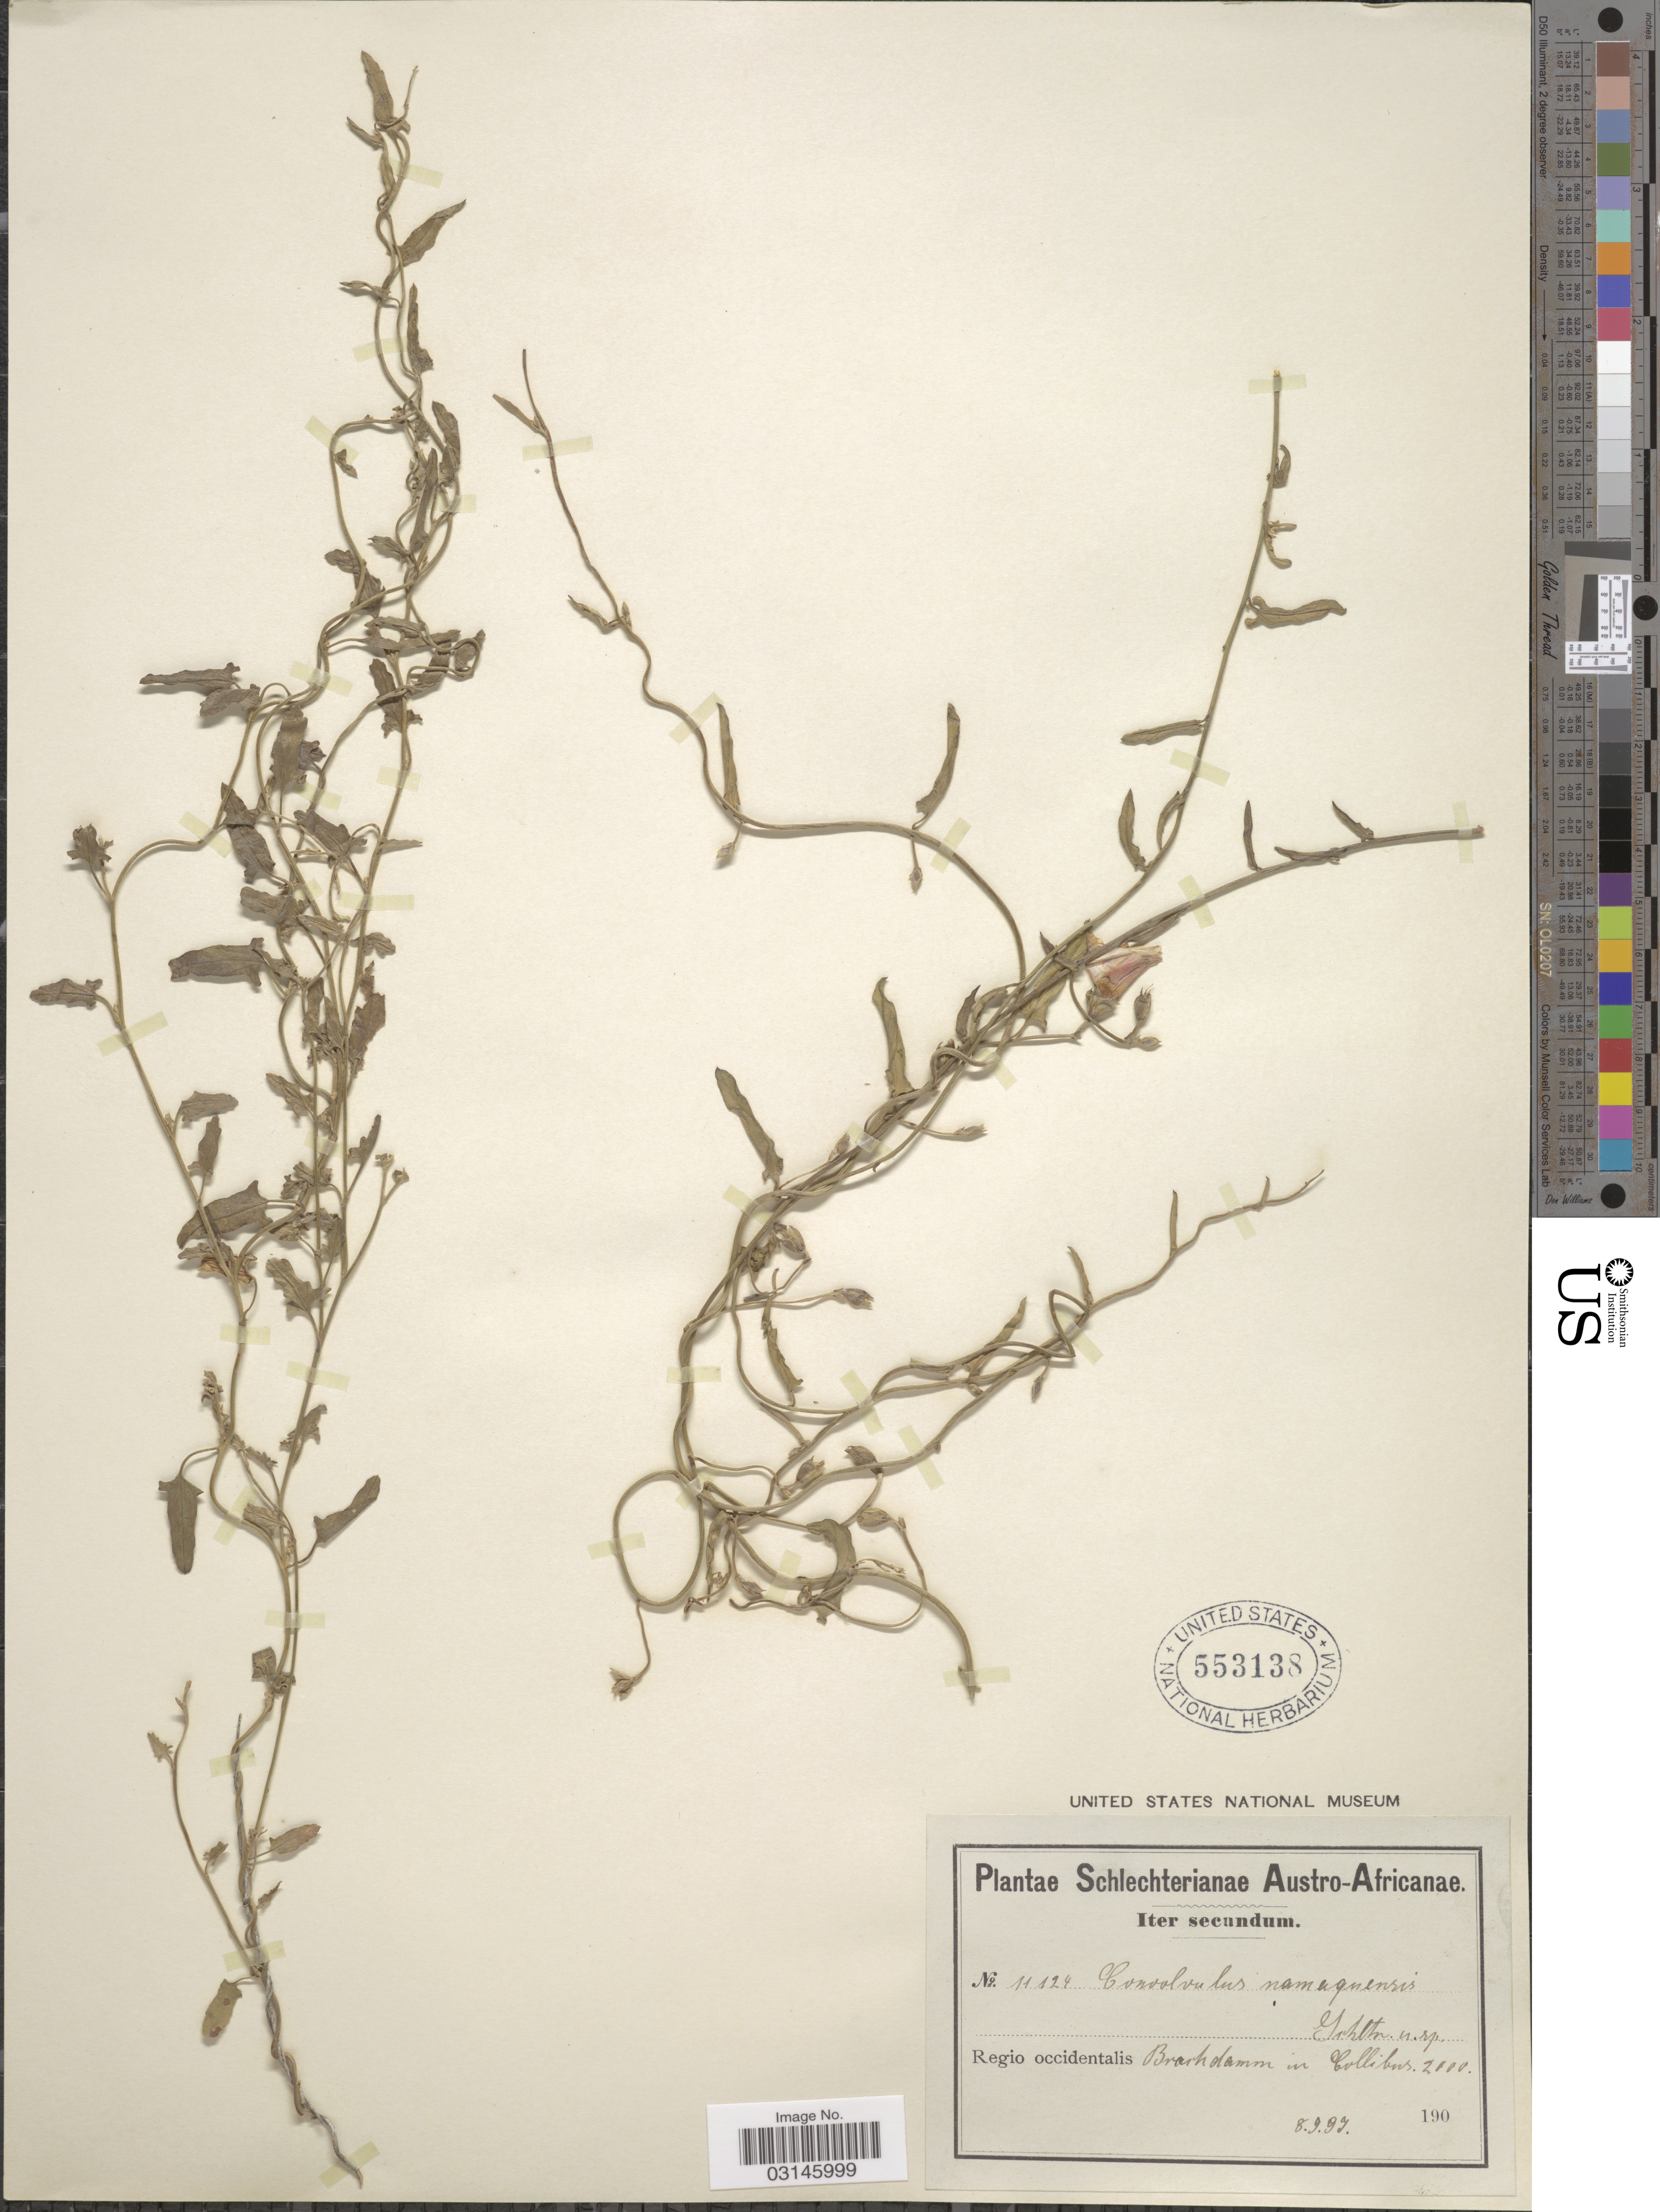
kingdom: Plantae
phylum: Tracheophyta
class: Magnoliopsida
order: Solanales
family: Convolvulaceae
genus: Convolvulus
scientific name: Convolvulus namaquensis Schltr., ined.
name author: Schltr.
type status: Isotype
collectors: Schlechter, --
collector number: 11124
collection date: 1997-09-08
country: South Africa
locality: Austro-Africanae. Regio occidentalis. Brachdamm in Collibus.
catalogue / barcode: US 553138